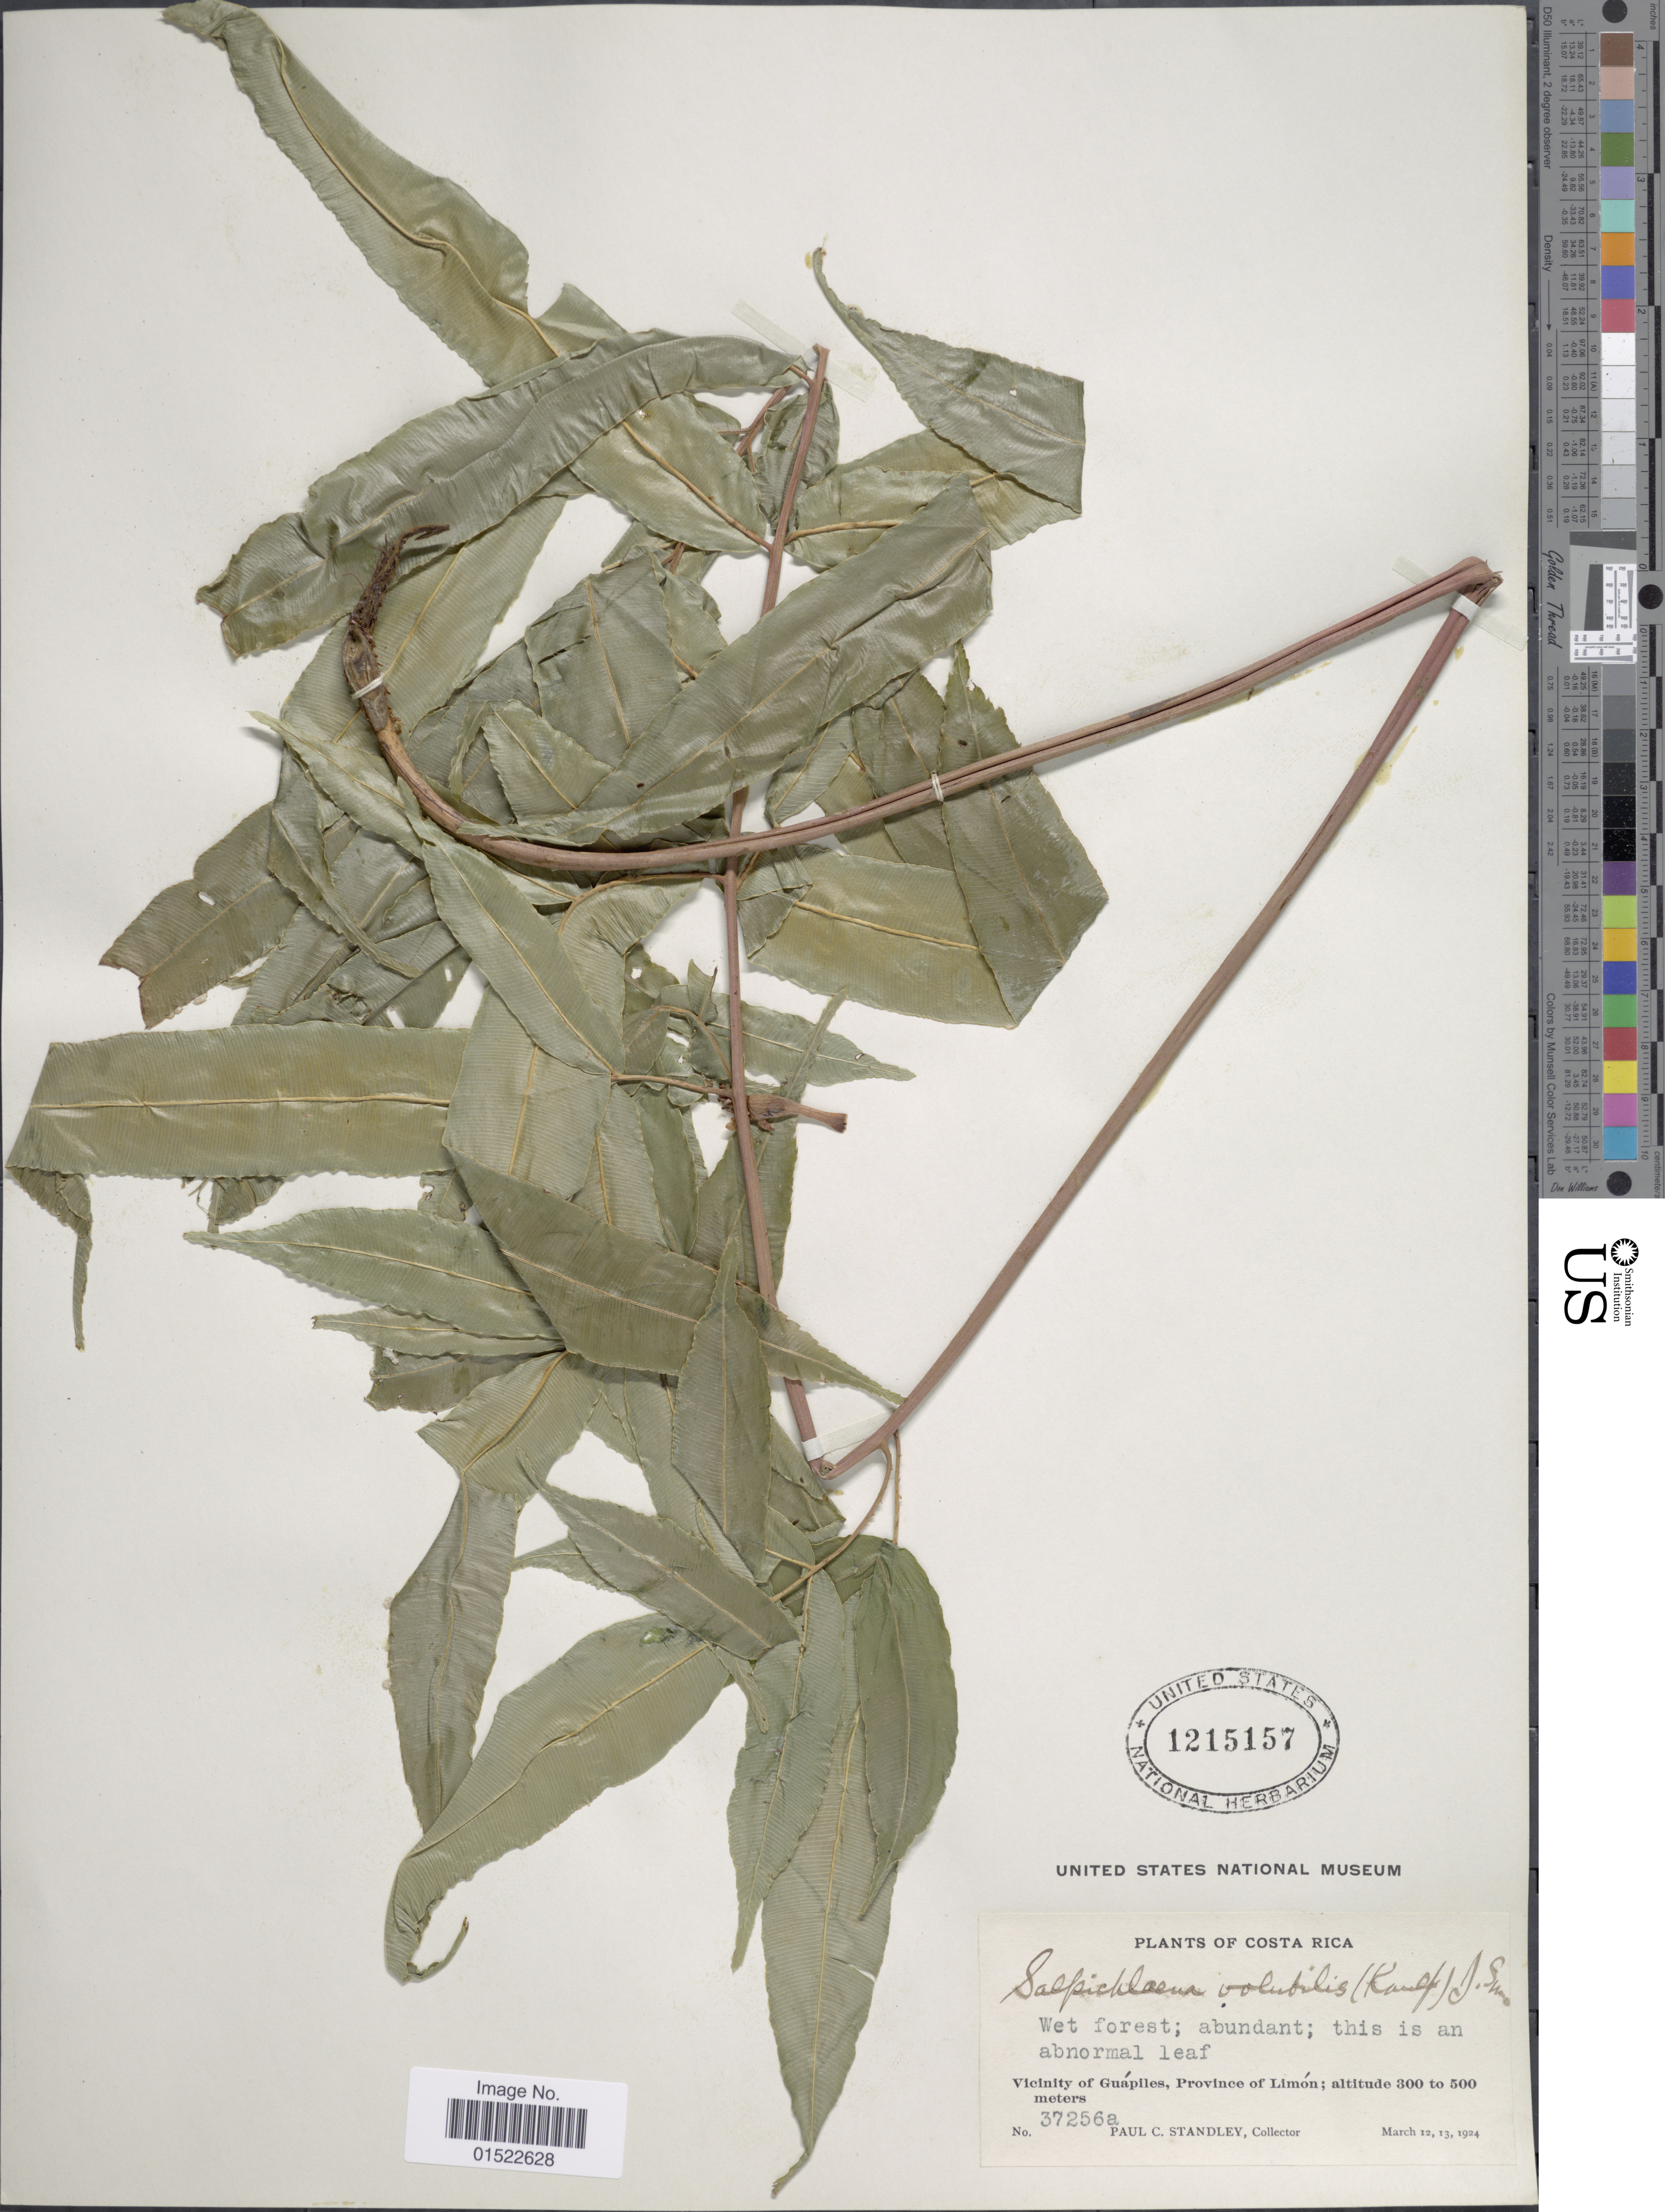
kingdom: Plantae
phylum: Tracheophyta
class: Polypodiopsida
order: Polypodiales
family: Blechnaceae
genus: Salpichlaena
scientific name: Salpichlaena volubilis subsp. volubilis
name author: (Kaulf.) J. Sm.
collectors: P. C. Standley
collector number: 37256a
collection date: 1924-03-12/1924-03-13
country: Costa Rica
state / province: Limón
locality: Vicinity of Guapiles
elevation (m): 300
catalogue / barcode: US 1215157